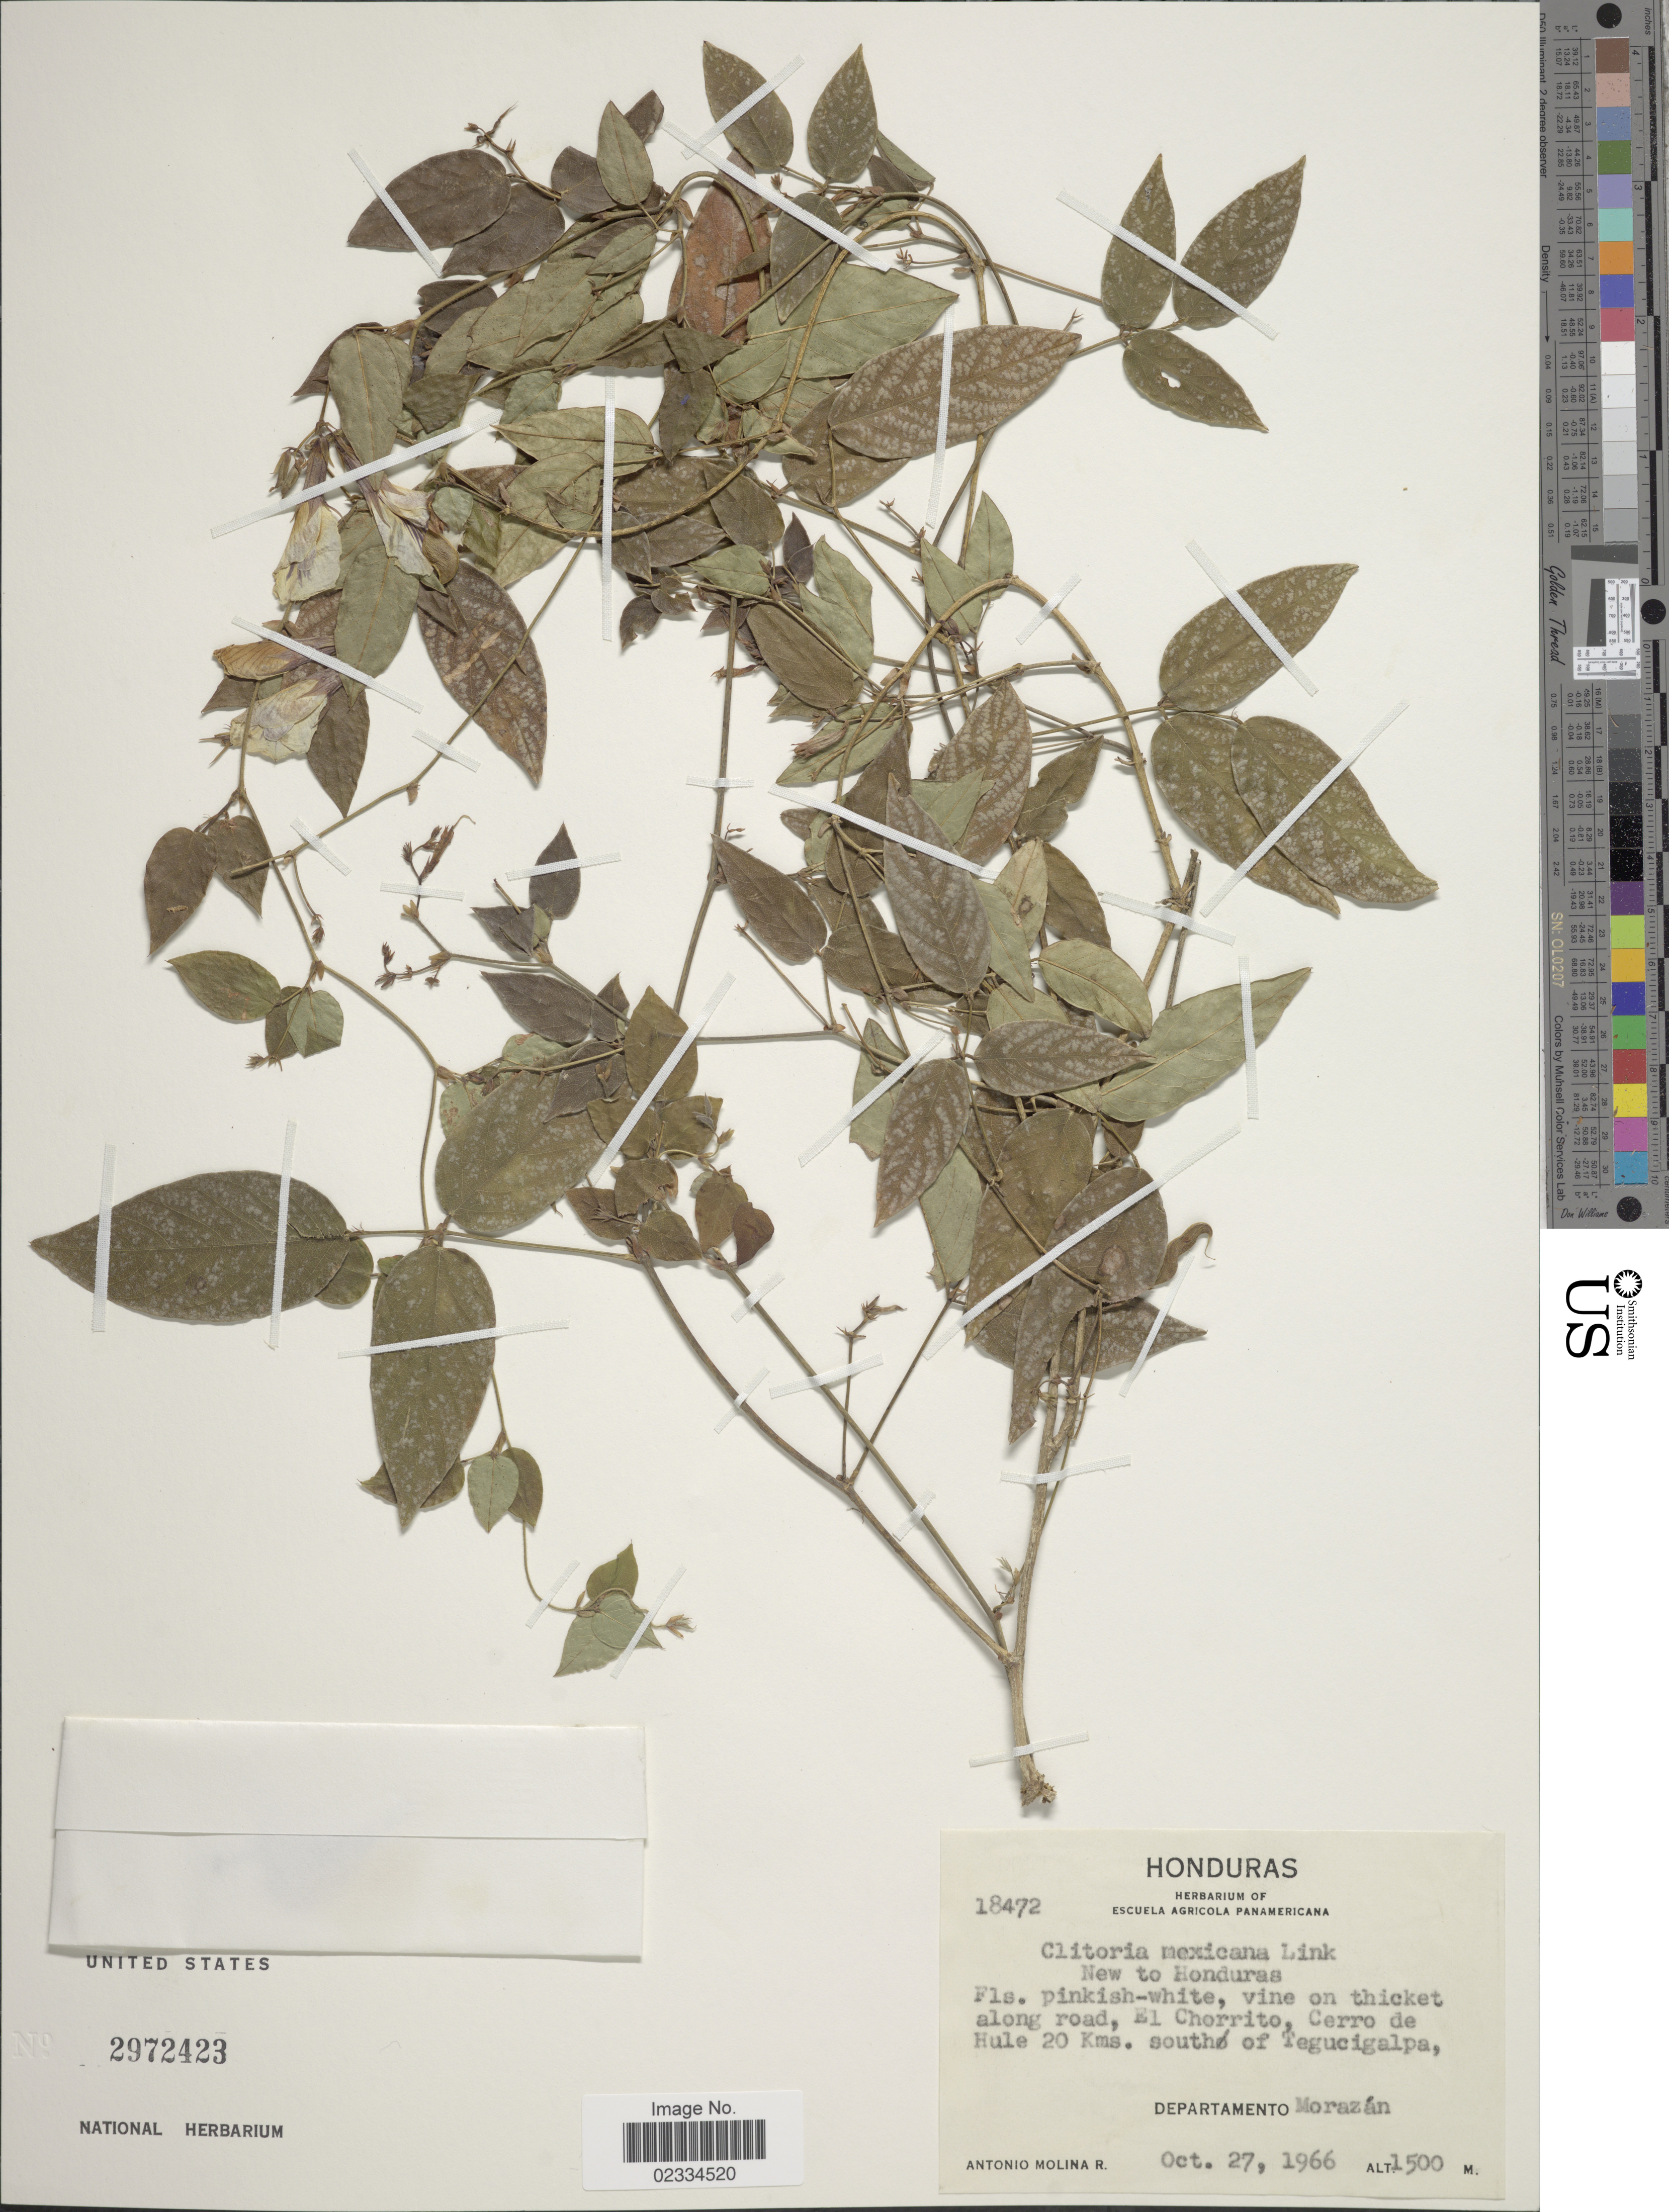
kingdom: Plantae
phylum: Tracheophyta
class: Magnoliopsida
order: Fabales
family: Fabaceae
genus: Clitoria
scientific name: Clitoria mexicana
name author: Link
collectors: A. Molina R.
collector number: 18472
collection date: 1966-10-27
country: Honduras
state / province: Fco. Morazán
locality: El Chorrito, Cerro de HUle 20 Kms. south of Tegucigalpa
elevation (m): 1500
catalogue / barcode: US 2972423